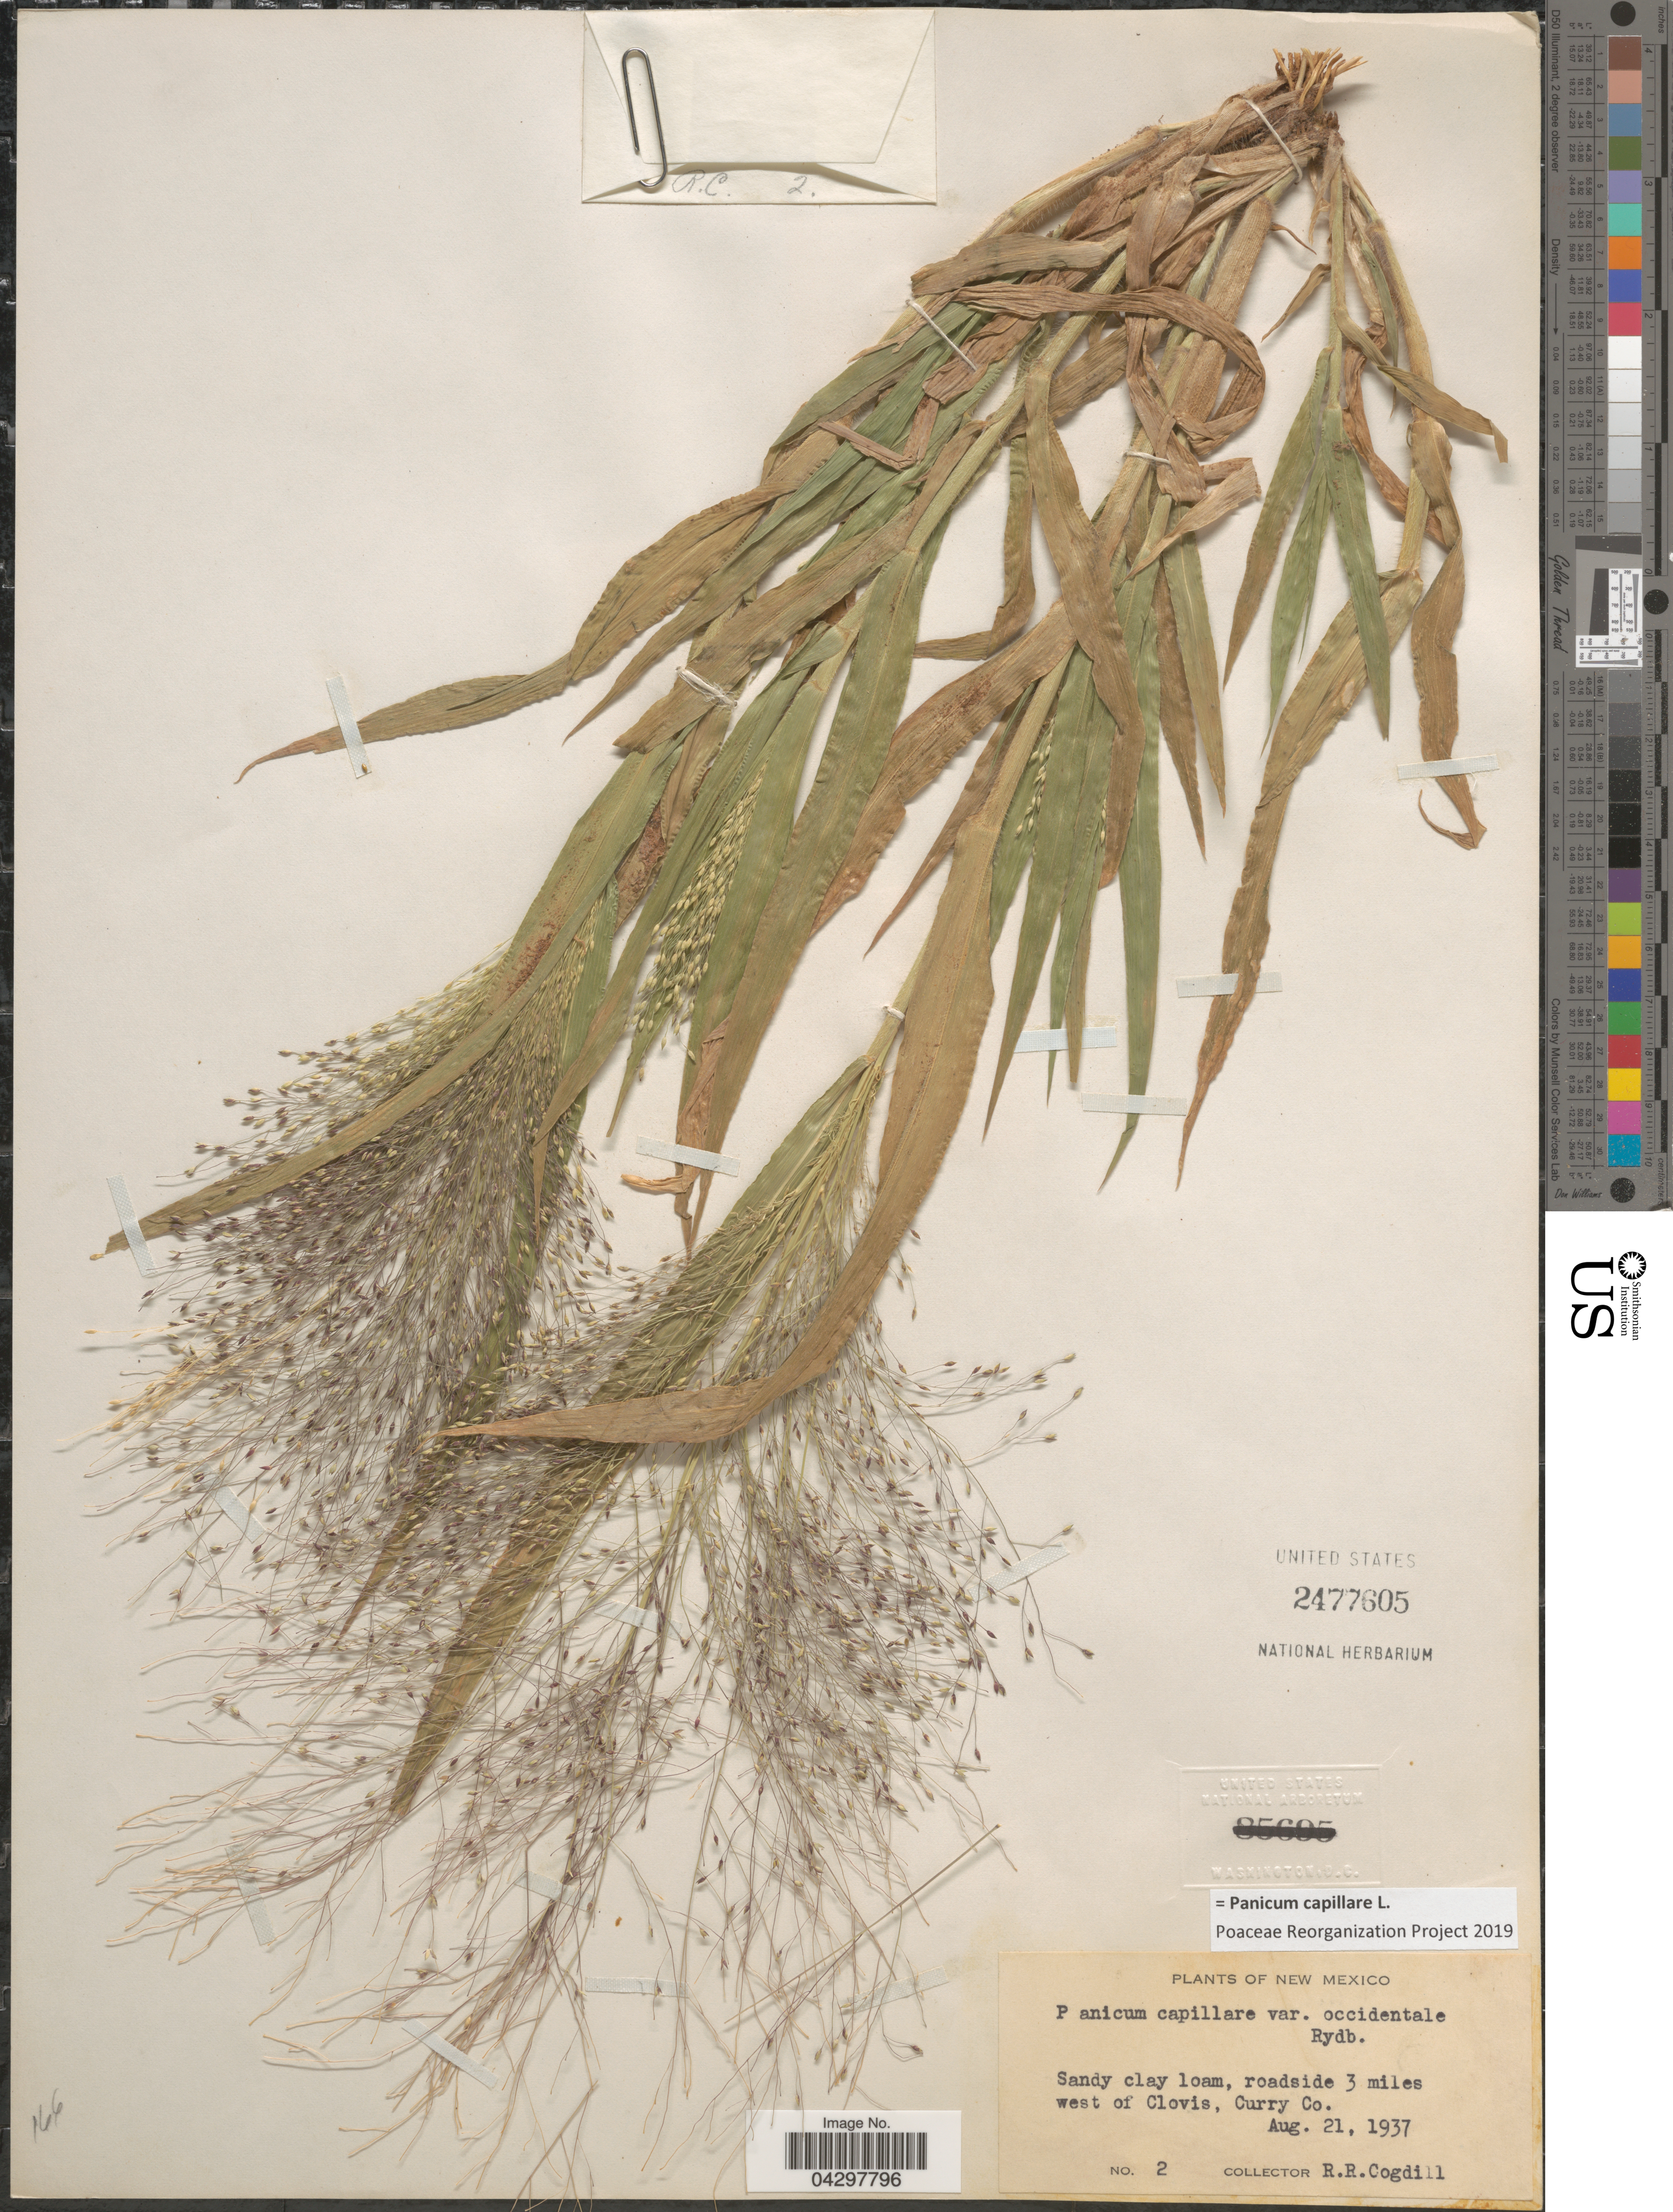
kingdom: Plantae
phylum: Tracheophyta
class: Liliopsida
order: Poales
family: Poaceae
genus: Panicum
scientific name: Panicum capillare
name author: L.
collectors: R. Cogdill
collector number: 2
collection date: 1937-08-21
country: United States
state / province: New Mexico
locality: Sandy clay loam, roadside 3 miles west of Clovis, Curry Co.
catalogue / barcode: US 2477605